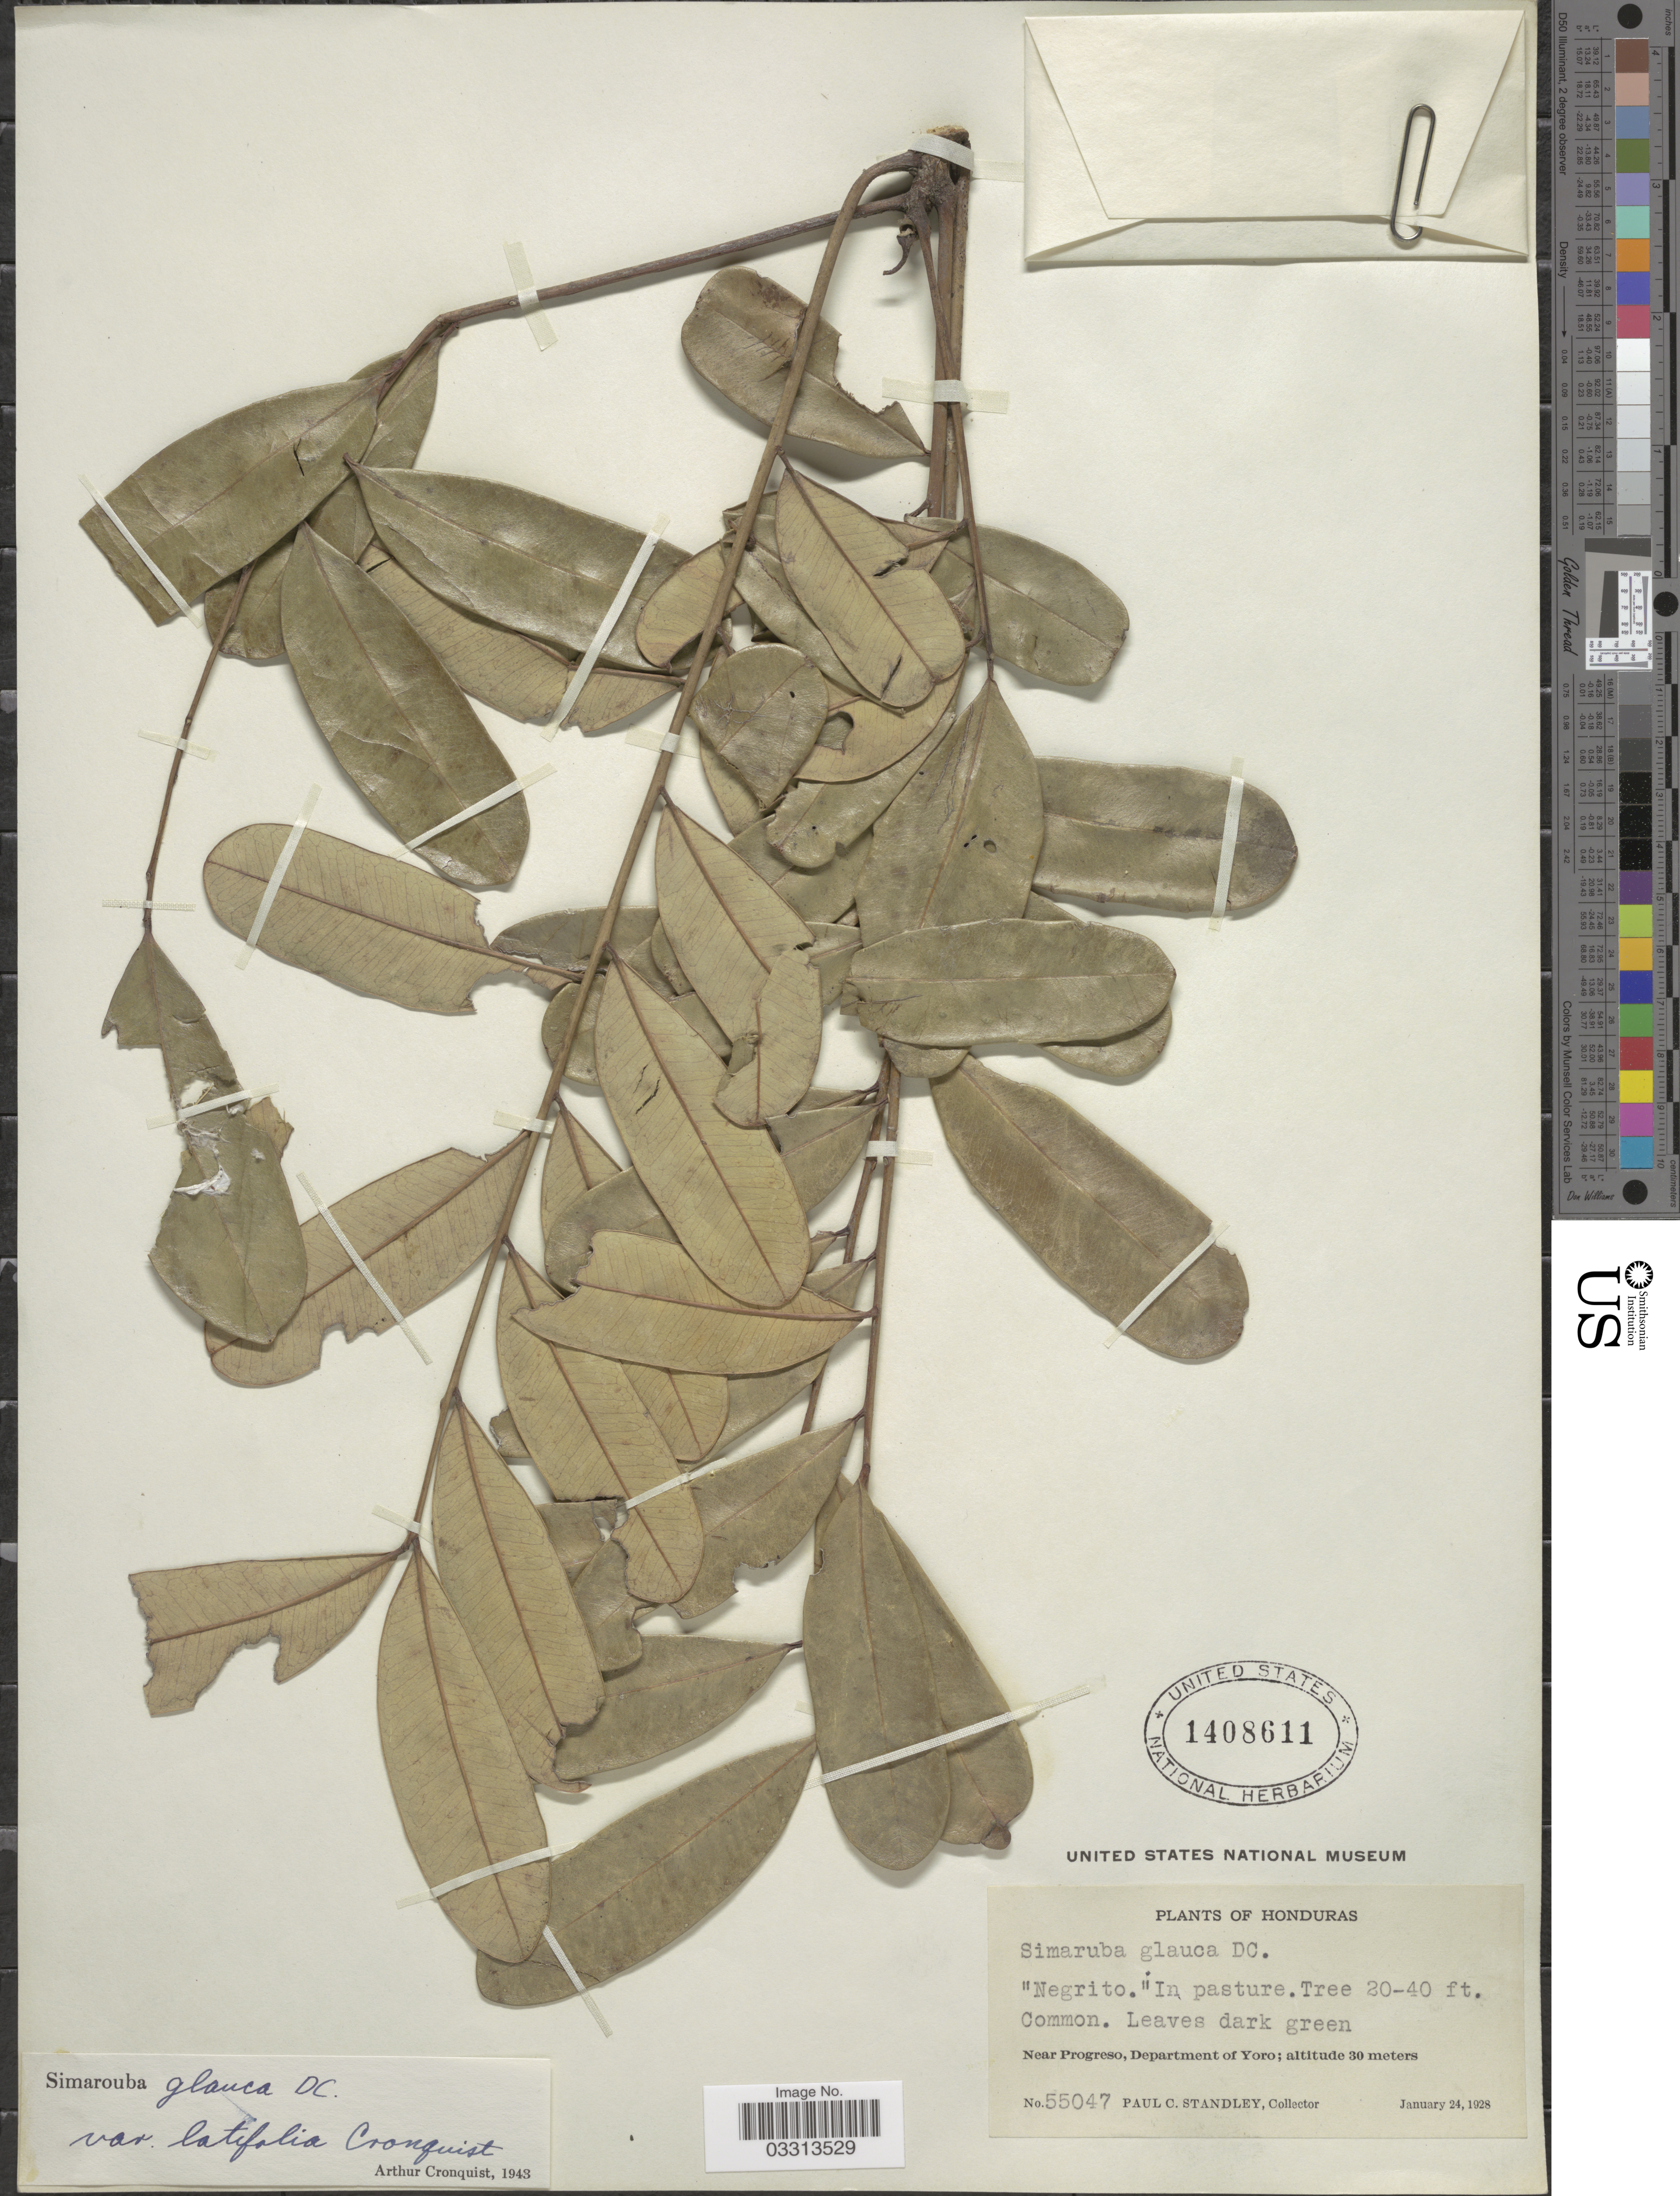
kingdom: Plantae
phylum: Tracheophyta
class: Magnoliopsida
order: Sapindales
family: Simaroubaceae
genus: Simarouba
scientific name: Simarouba glauca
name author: DC.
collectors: P. C. Standley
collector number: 55047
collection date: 1928-01-24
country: Honduras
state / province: Yoro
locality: Near Progreso, Department of Yoro.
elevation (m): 30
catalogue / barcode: US 1408611